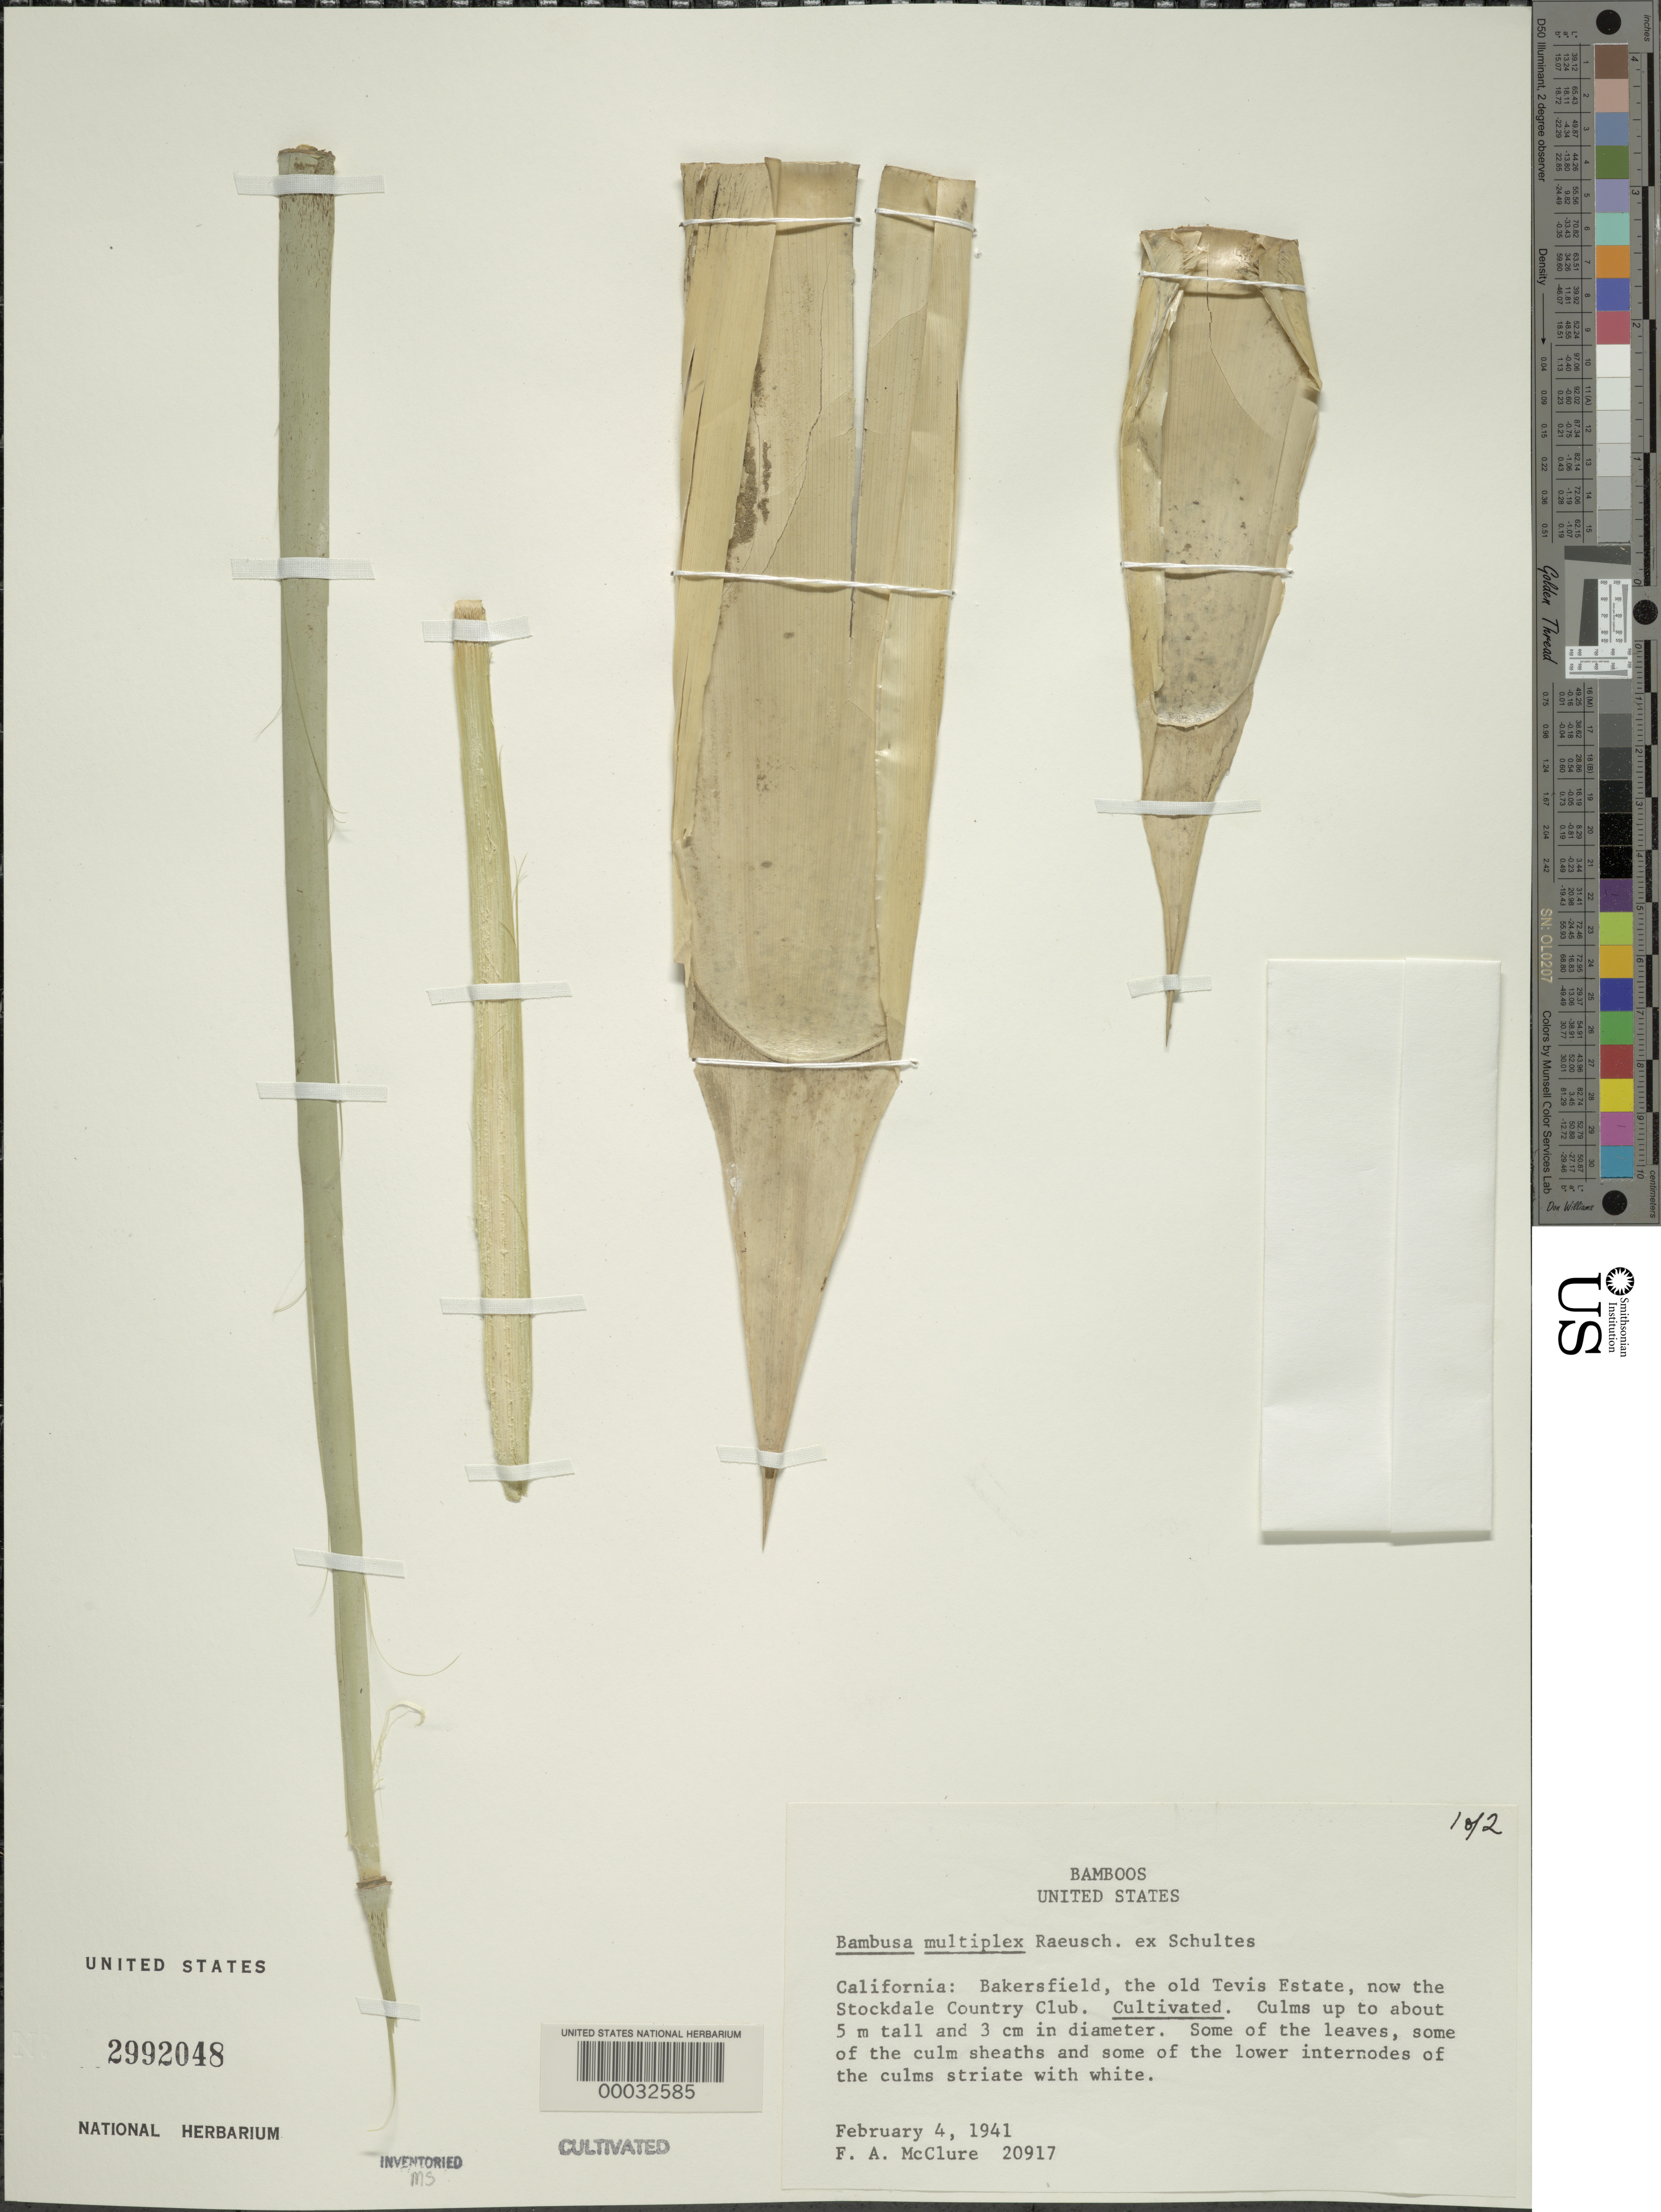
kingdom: Plantae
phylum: Tracheophyta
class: Liliopsida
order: Poales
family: Poaceae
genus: Bambusa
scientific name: Bambusa multiplex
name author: (Lour.) Raeusch. ex Schult. & Schult. f.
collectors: F. A. McClure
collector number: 20917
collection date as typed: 04 Feb 1941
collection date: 1941-02-04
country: United States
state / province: California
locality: Tevis estate, bakersfield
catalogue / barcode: US 2992048